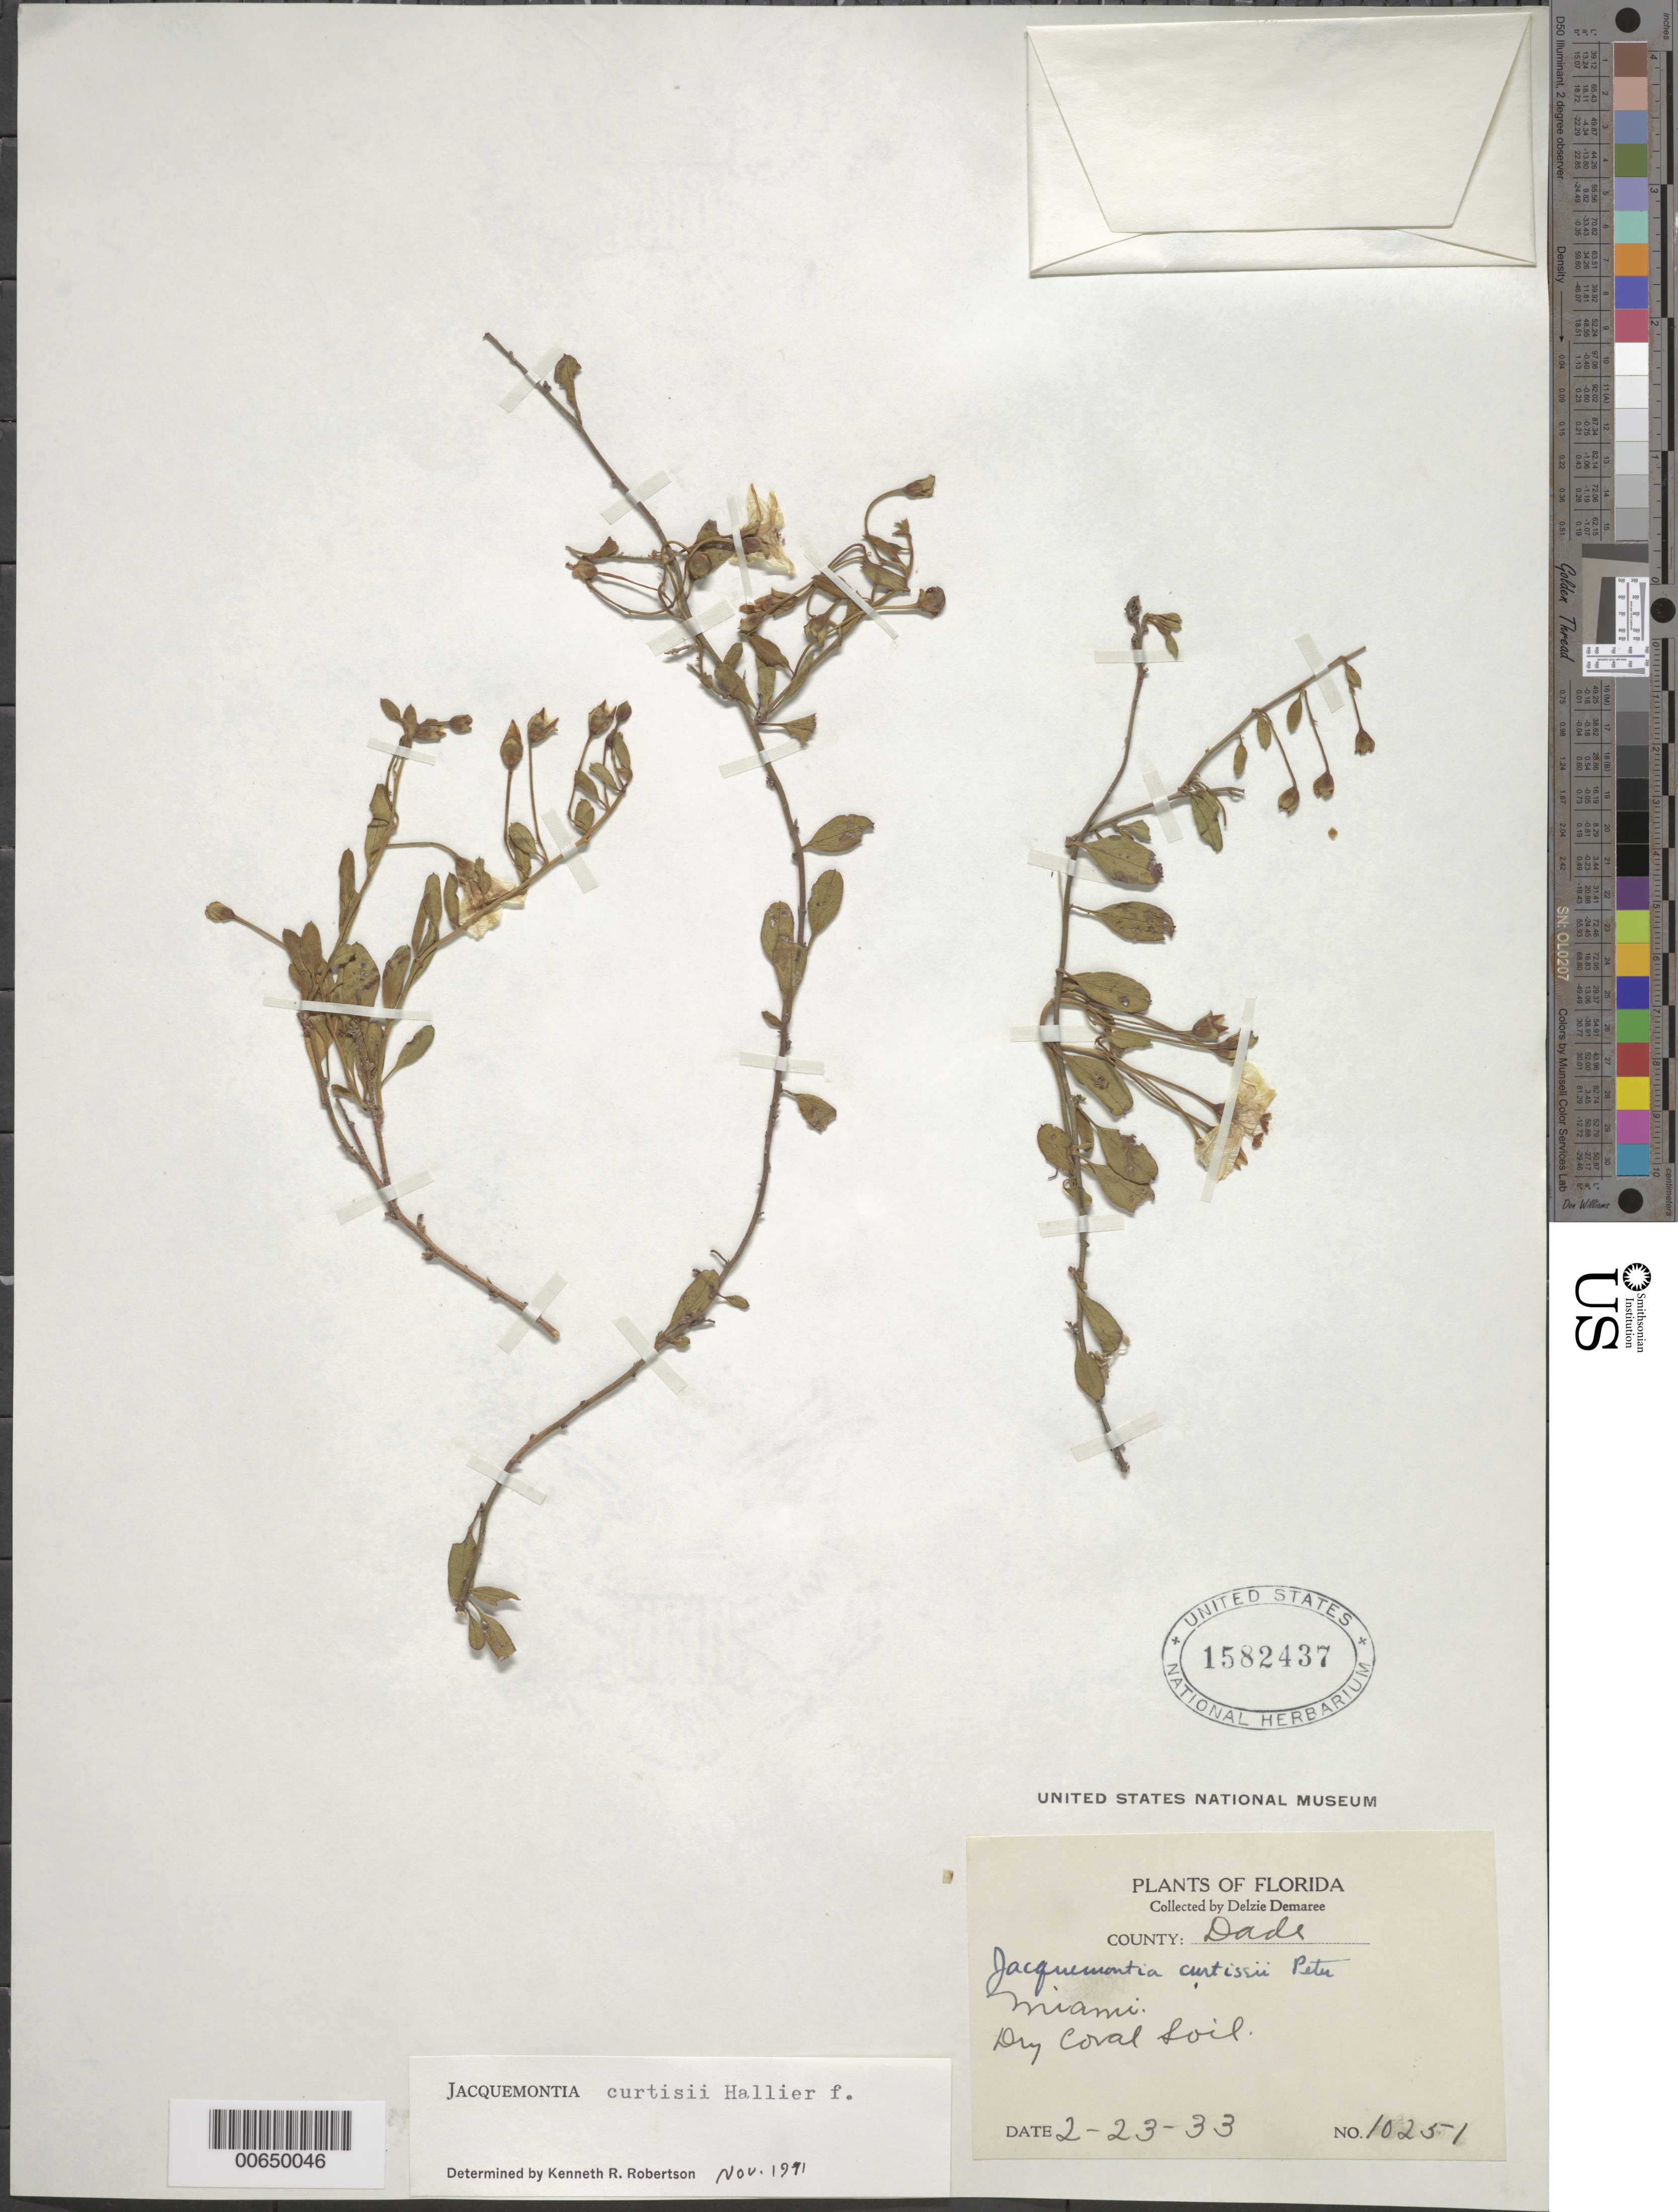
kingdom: Plantae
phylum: Tracheophyta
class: Magnoliopsida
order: Solanales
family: Convolvulaceae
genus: Jacquemontia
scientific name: Jacquemontia curtissii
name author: Peter ex Hallier f.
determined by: Robertson, K.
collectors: D. Demaree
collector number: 10251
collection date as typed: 23 Feb 1933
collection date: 1933-02-23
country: United States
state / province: Florida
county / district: Dade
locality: Miami.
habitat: Dry coral soil.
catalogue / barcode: US 1582437